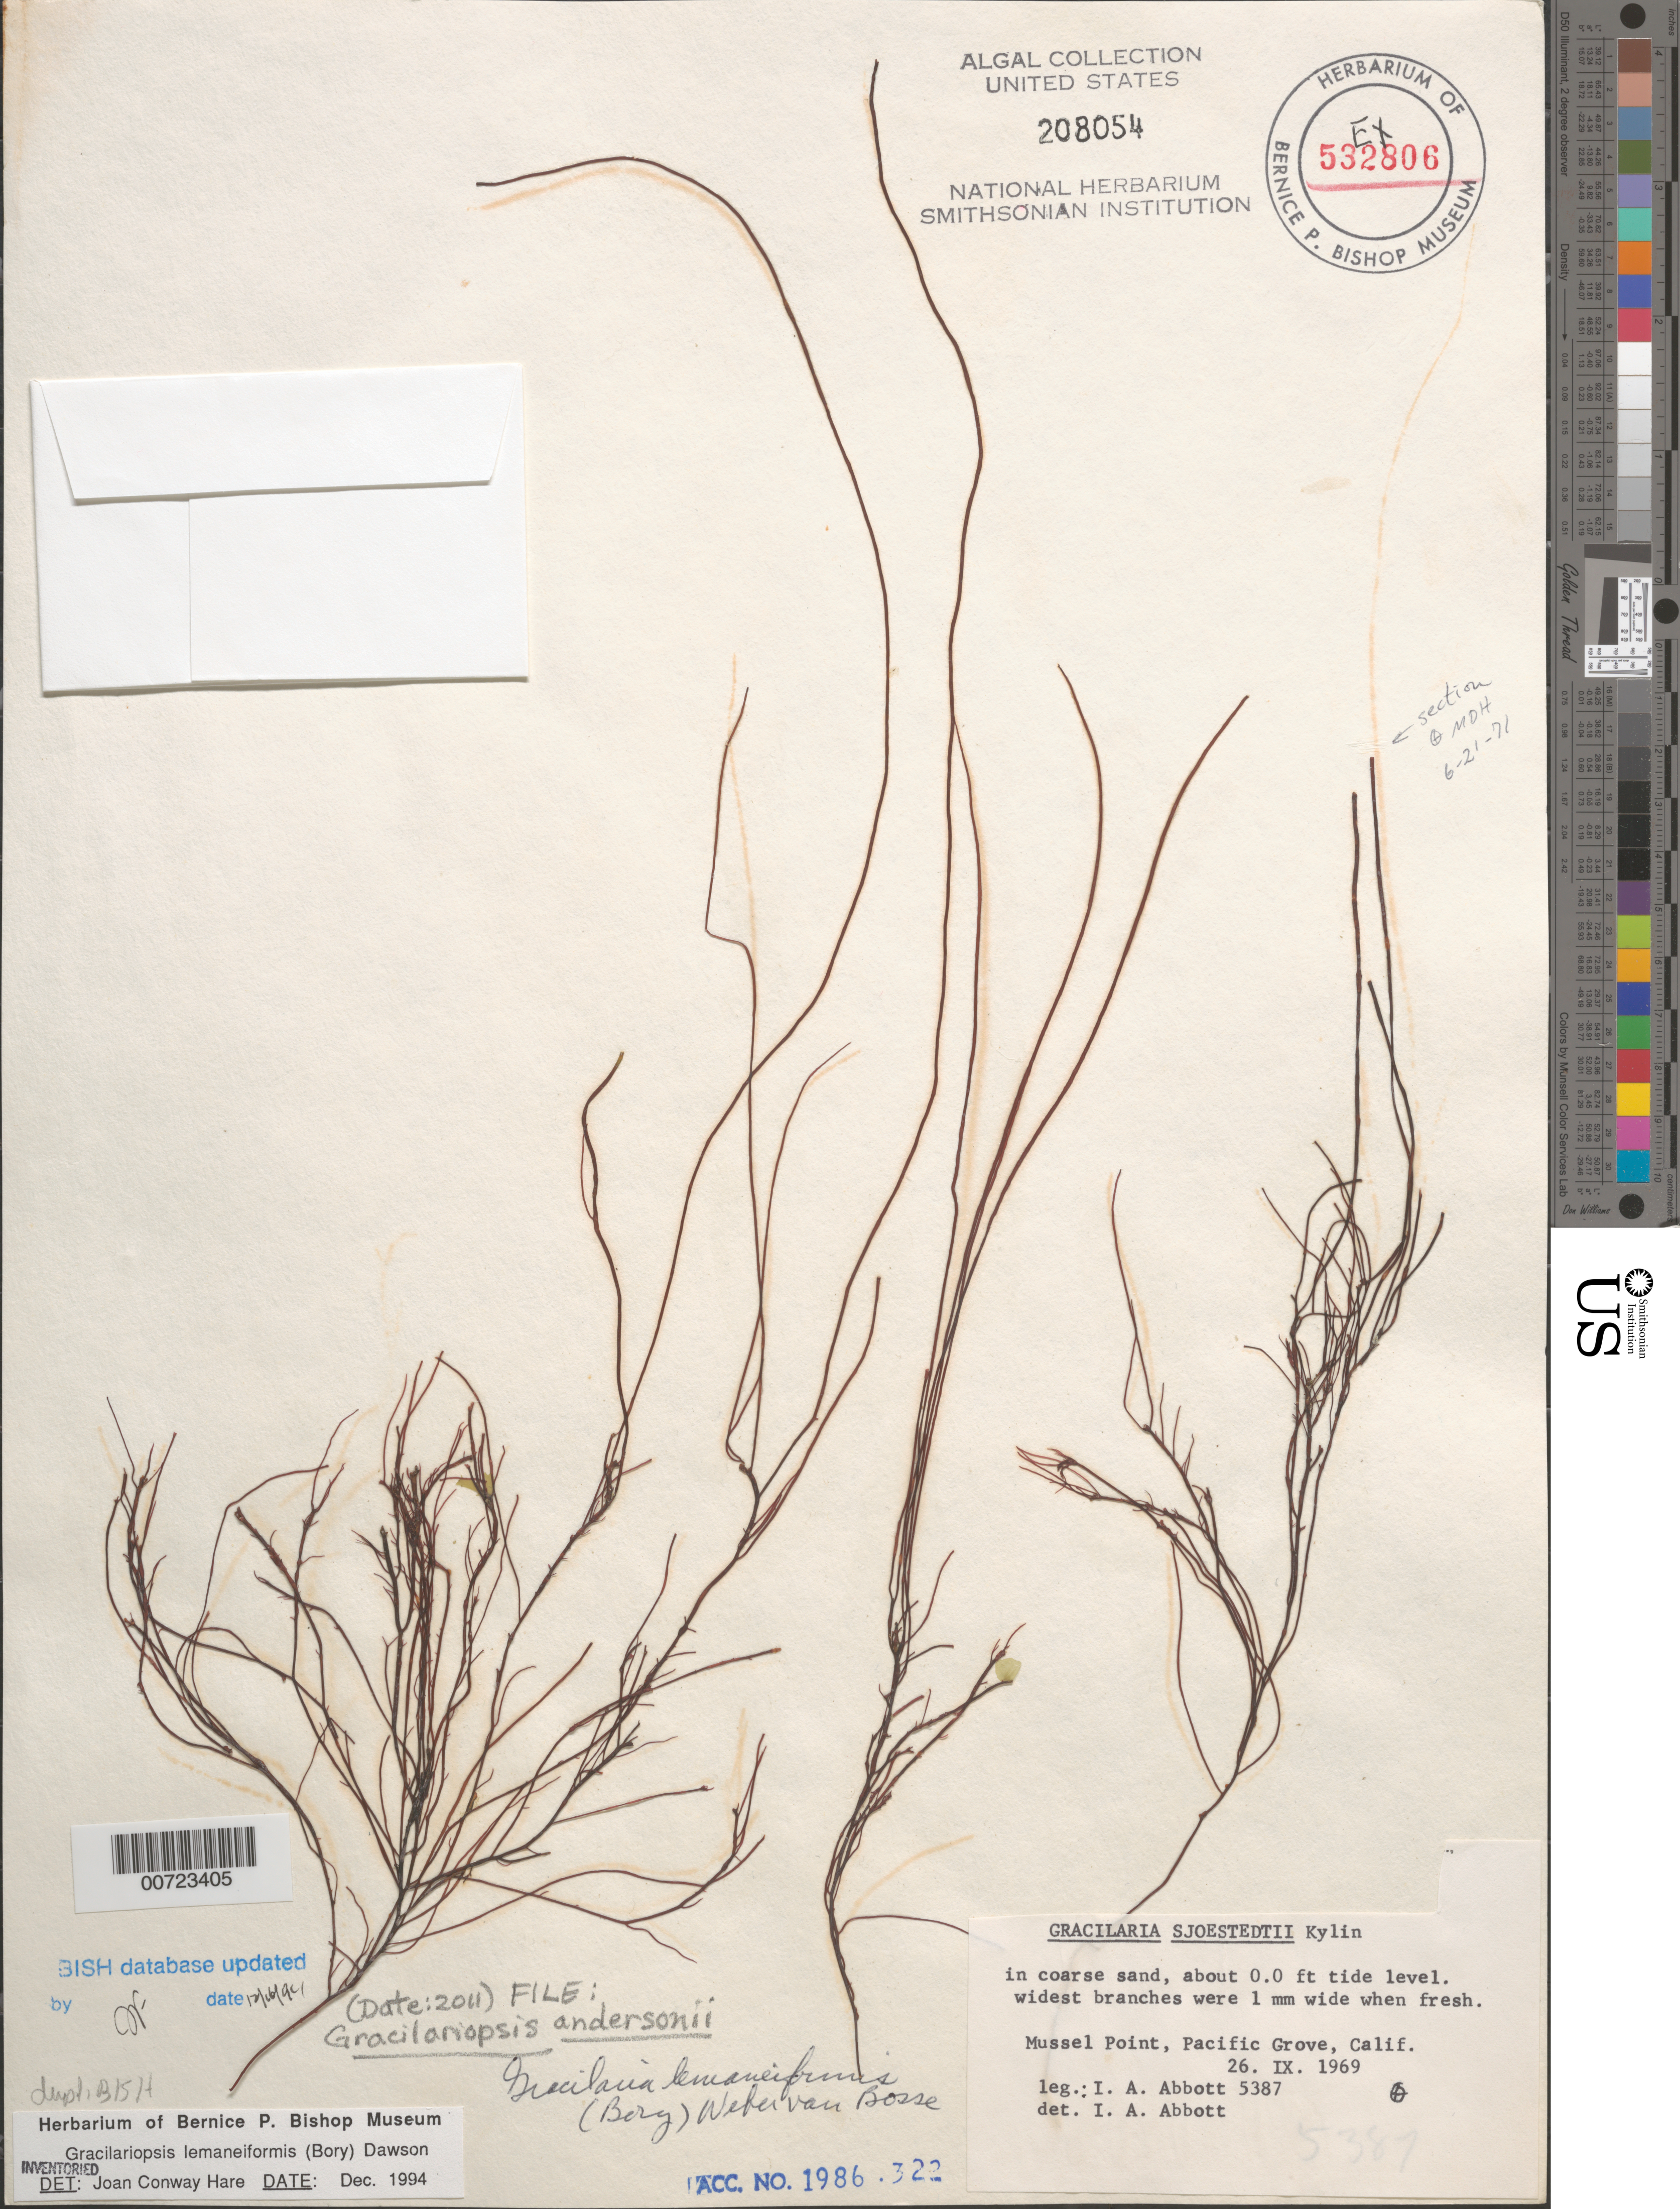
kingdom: Plantae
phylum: Rhodophyta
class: Florideophyceae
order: Gracilariales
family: Gracilariaceae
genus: Gracilariopsis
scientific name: Gracilariopsis andersonii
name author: (Grunow) E.Y. Dawson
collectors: I. A. Abbott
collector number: IAA 5387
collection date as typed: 26 Sep 1969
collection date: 1969-09-26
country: United States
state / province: California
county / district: Monterey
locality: Mussel Point, Pacific Grove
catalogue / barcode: US 208054